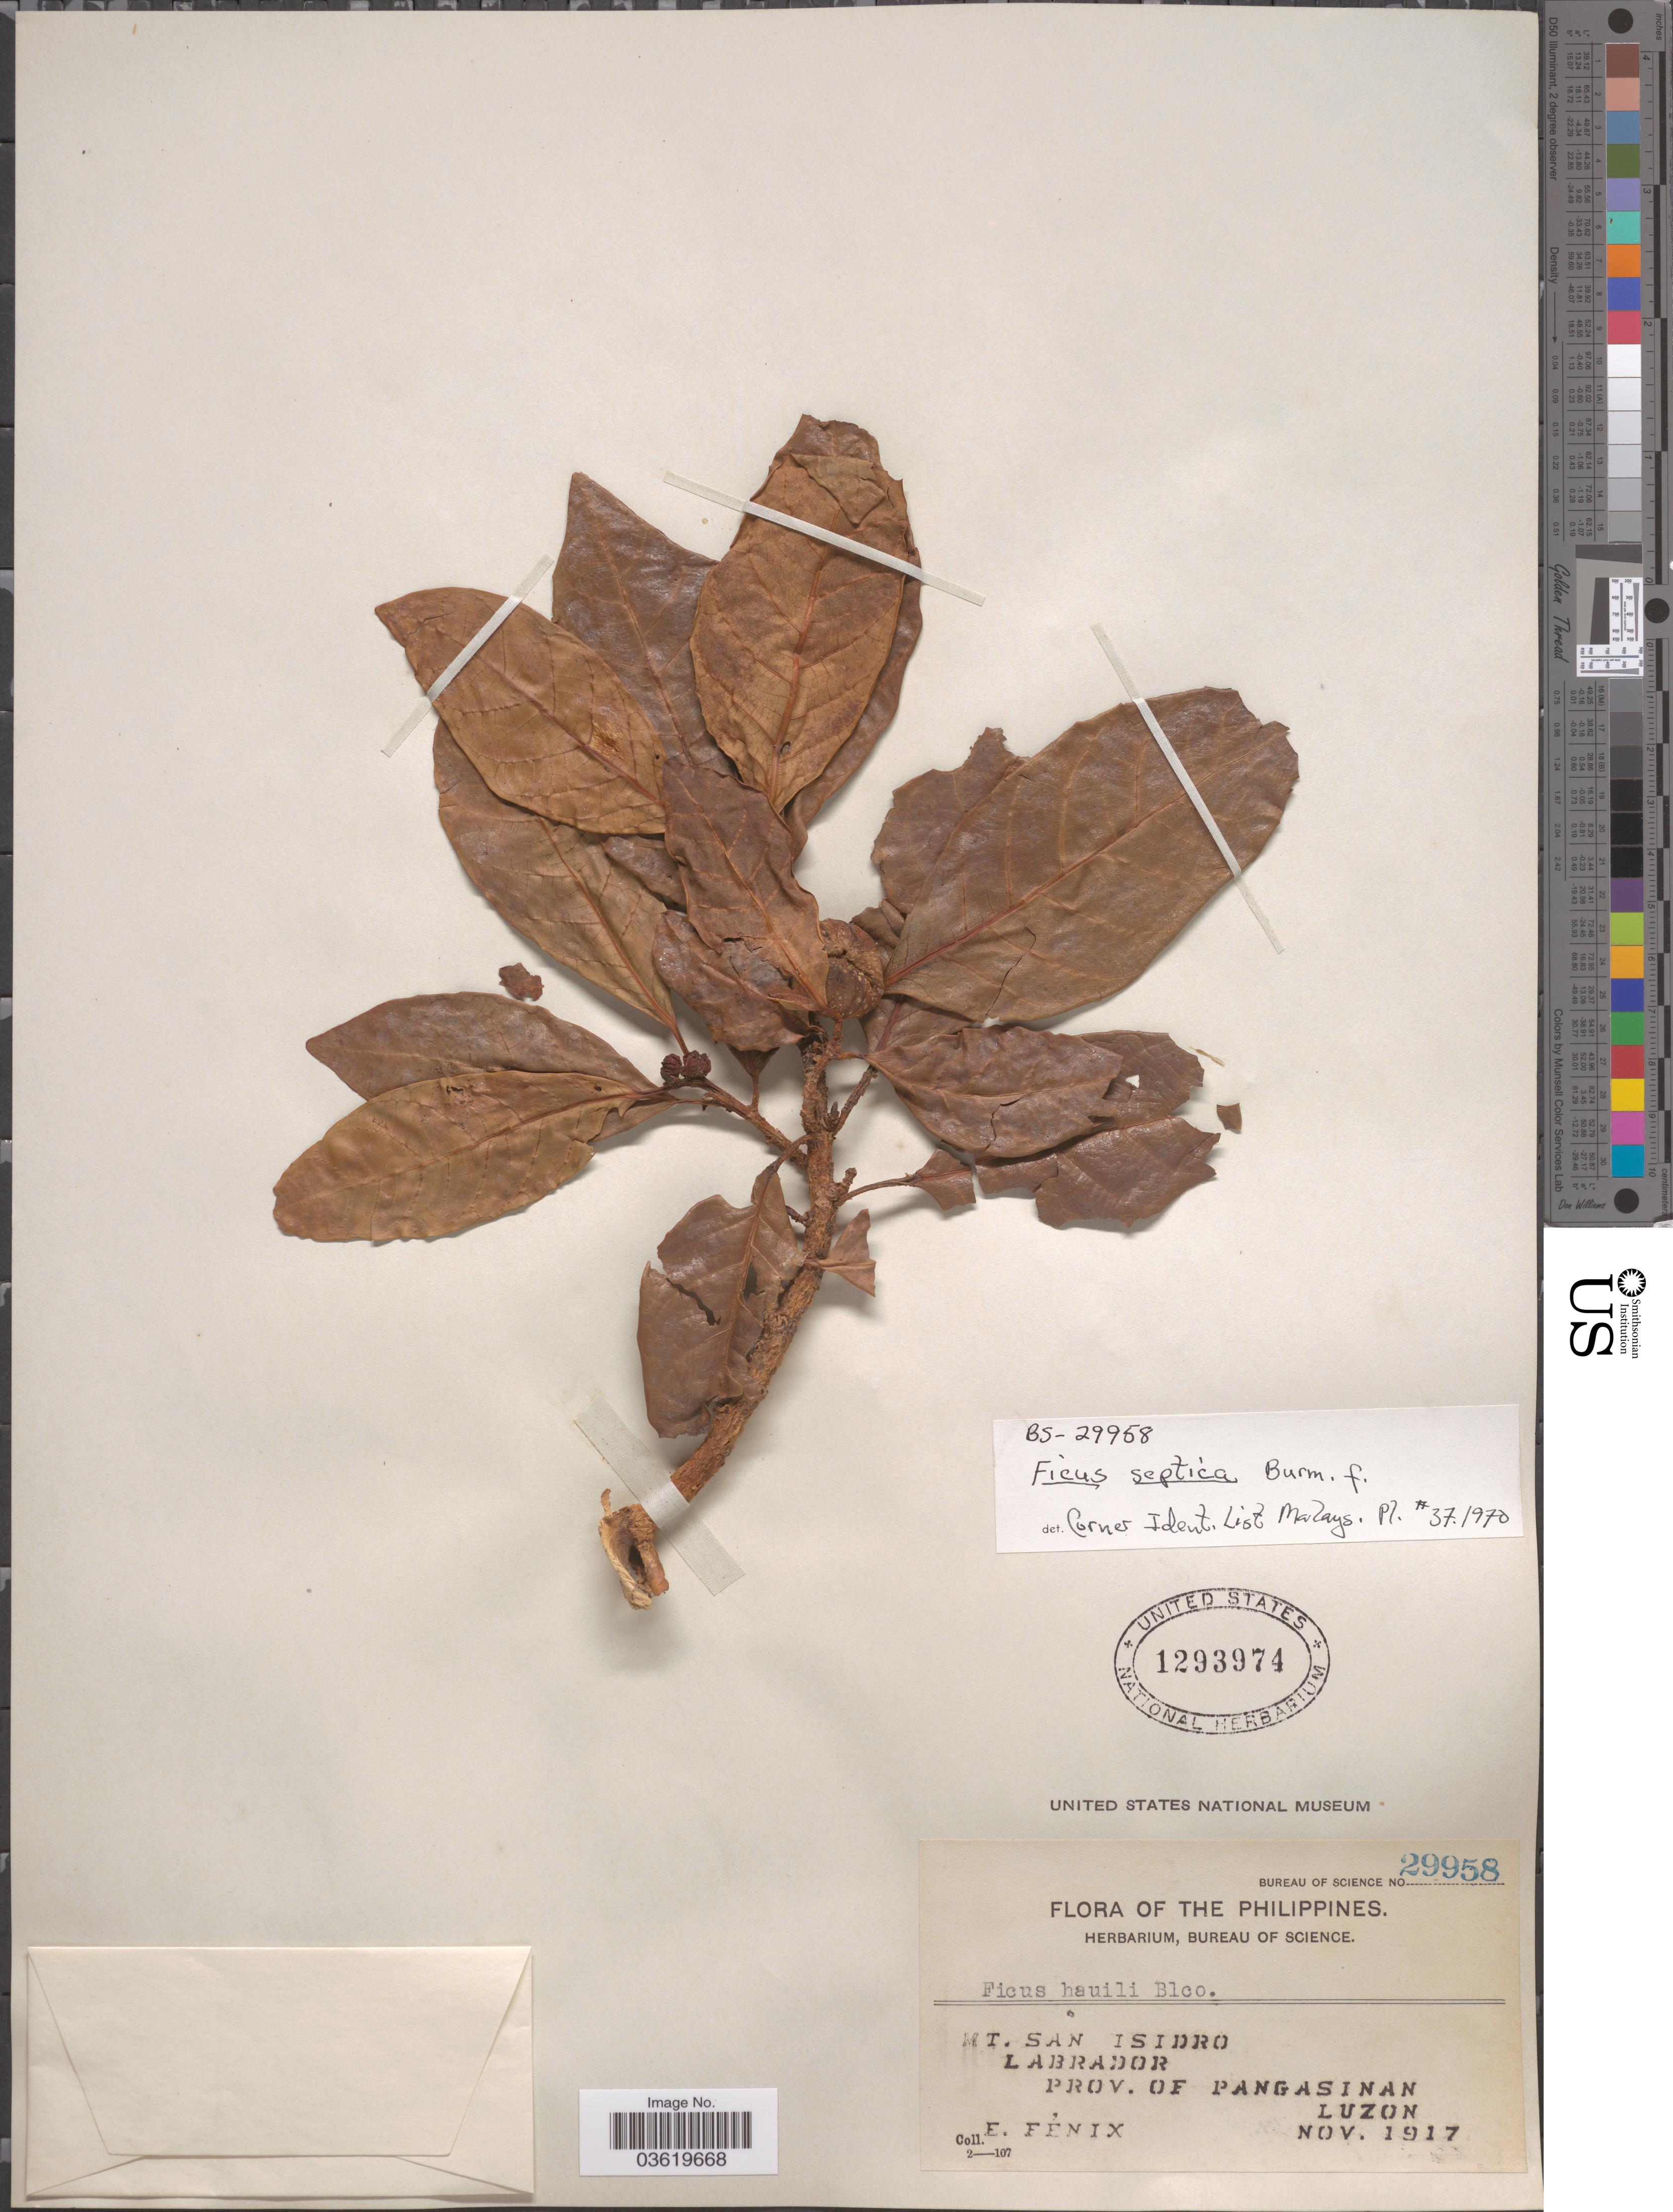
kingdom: Plantae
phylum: Tracheophyta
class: Magnoliopsida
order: Rosales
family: Moraceae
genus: Ficus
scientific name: Ficus septica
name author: Burm. f.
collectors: E. Fenix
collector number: Bureau of Science 29958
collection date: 1917-11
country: Philippines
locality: Mt. San Isidro. Labrador. Prov. of Pangasinan. Luzon.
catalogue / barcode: US 1293974